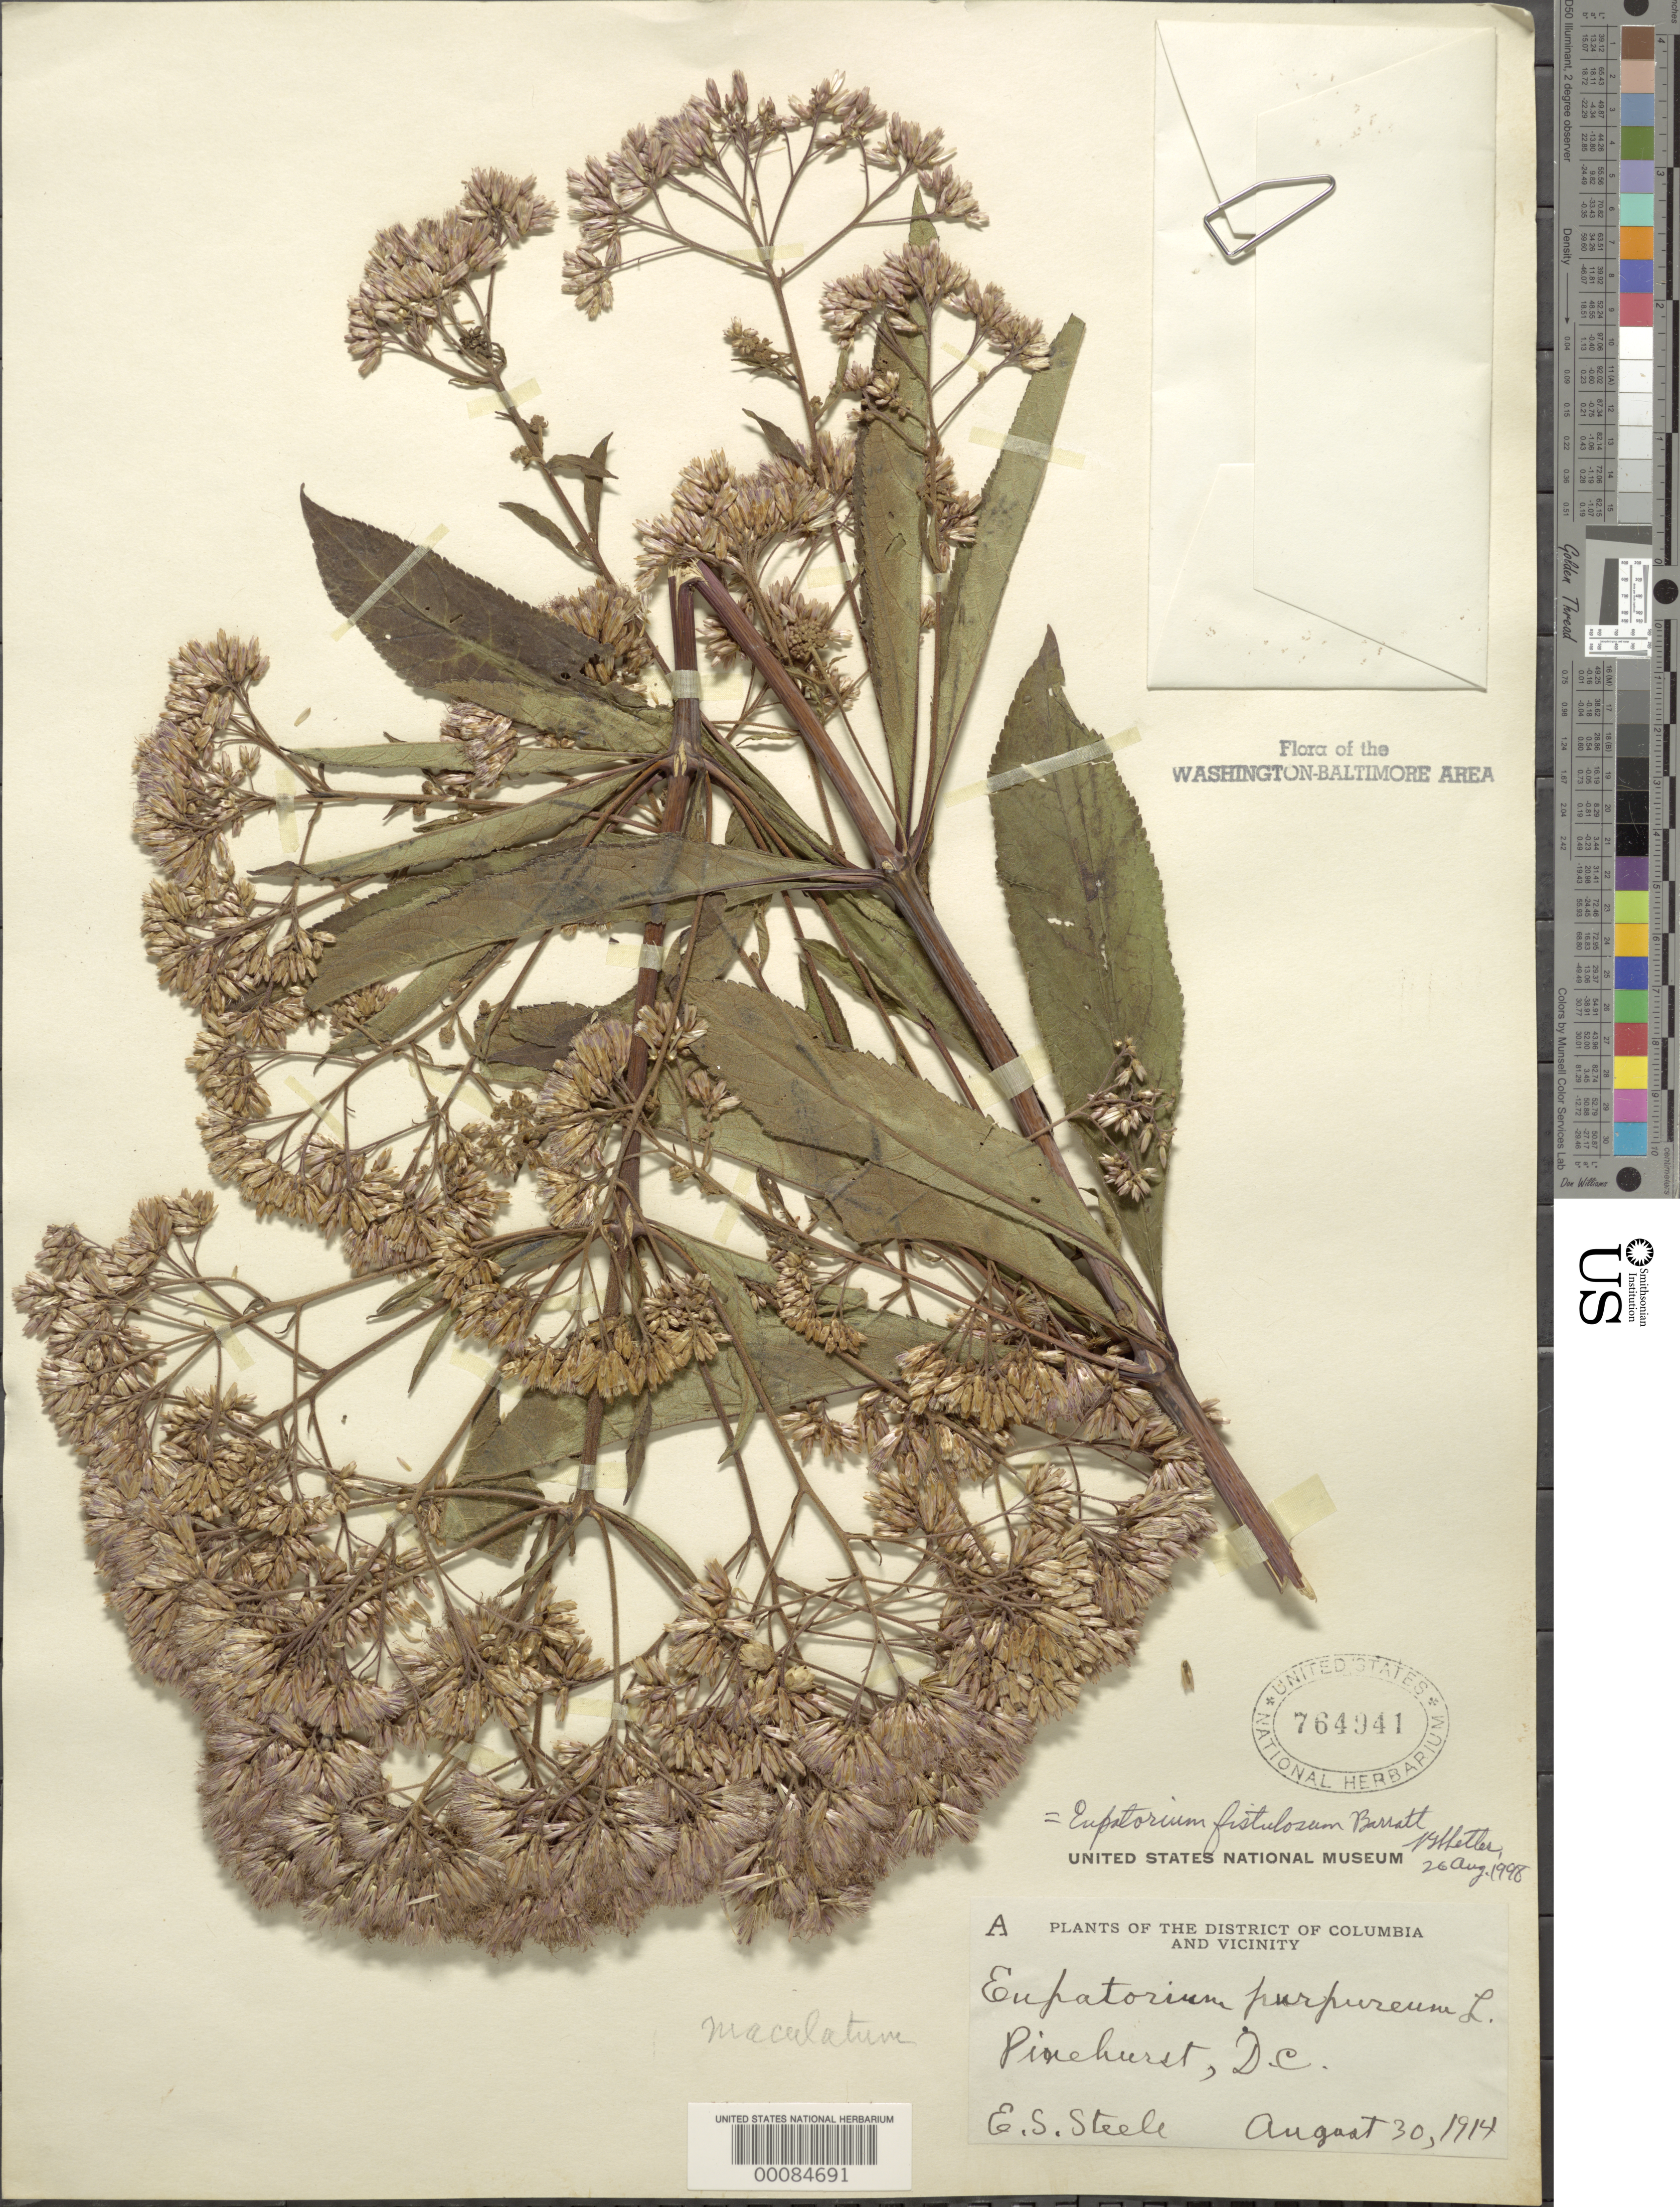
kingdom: Plantae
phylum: Tracheophyta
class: Magnoliopsida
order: Asterales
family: Asteraceae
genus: Eupatorium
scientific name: Eupatorium fistulosum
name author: Barratt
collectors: E. Steele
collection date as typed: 30 Aug 1914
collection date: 1914-08-30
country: United States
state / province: District of Columbia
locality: Pinehurst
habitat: Low ground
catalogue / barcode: US 764941